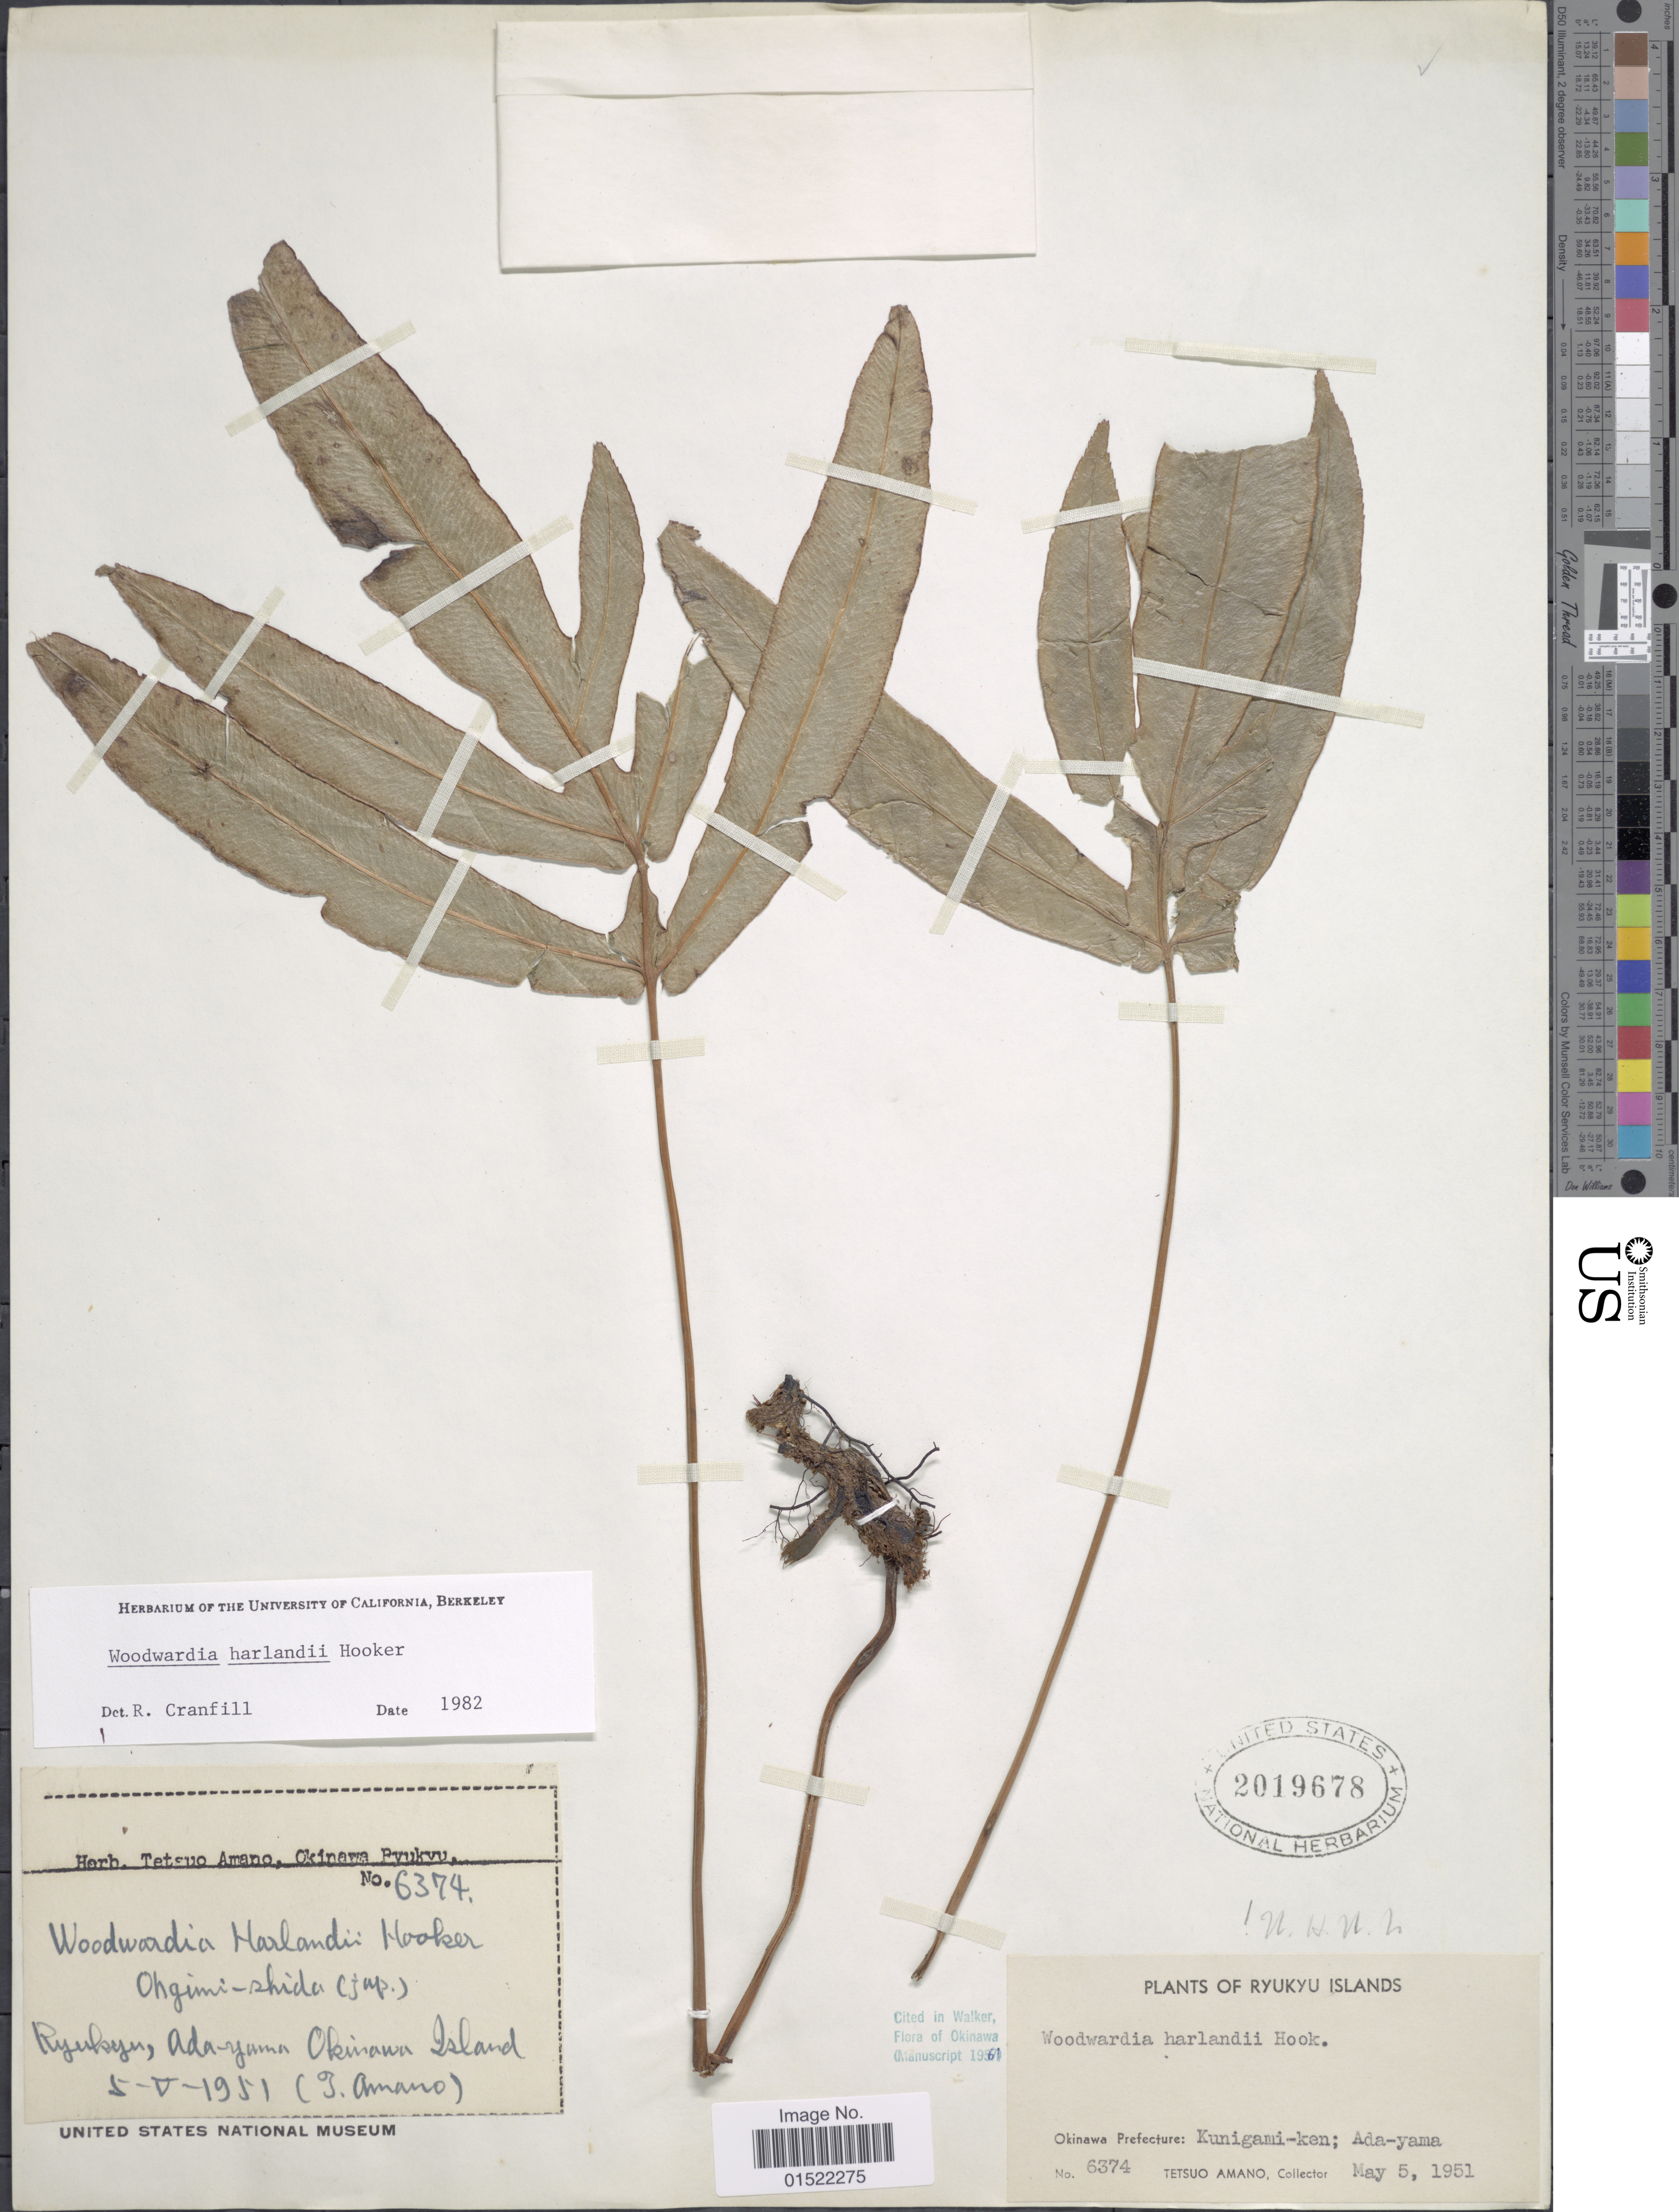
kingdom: Plantae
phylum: Tracheophyta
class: Polypodiopsida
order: Polypodiales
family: Blechnaceae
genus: Woodwardia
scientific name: Woodwardia harlandii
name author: Hook.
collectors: T. Amano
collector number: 6374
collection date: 1951-05-05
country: Japan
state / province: Okinawa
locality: Ryukyu Islands, Okinawa Prefecture, Kunigami-ken; Ada-yama,Okinawa Island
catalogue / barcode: US 2019678